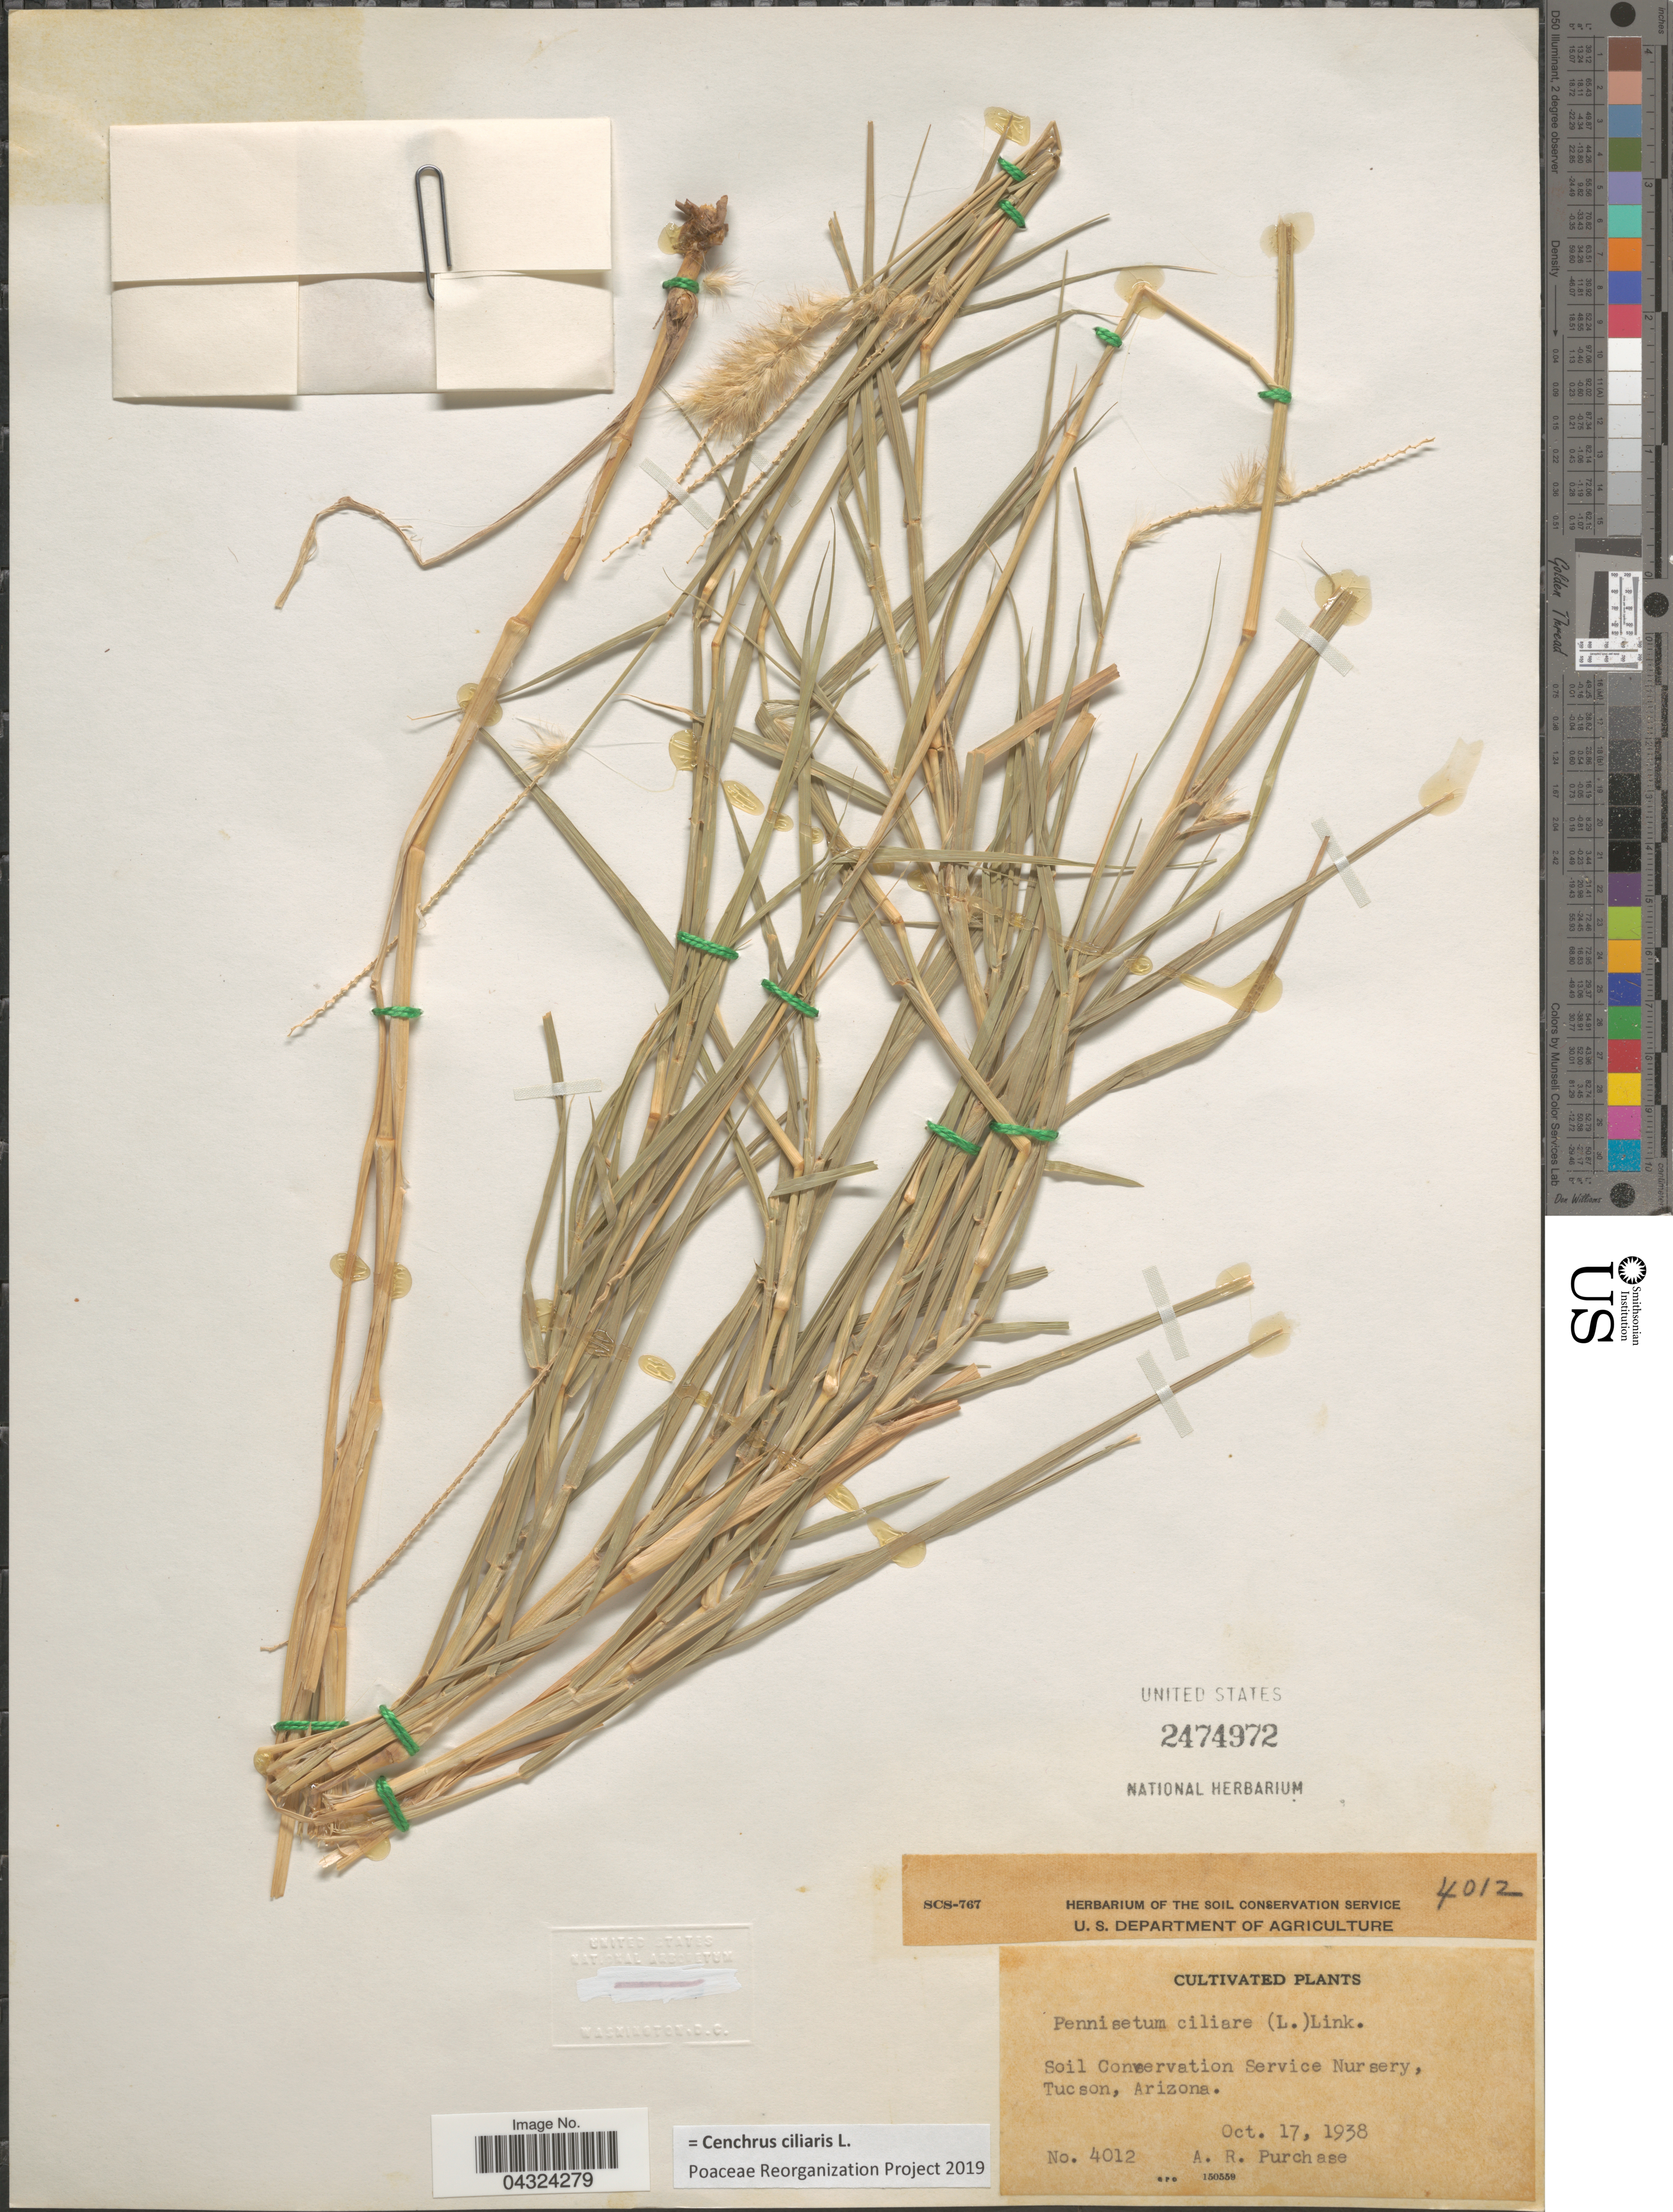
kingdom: Plantae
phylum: Tracheophyta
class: Liliopsida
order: Poales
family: Poaceae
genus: Cenchrus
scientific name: Cenchrus ciliaris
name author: L.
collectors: A. Purchase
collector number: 4012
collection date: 1938-10-17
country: United States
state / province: Arizona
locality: Soil Conservation Service Nursery, Tucson.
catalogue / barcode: US 2474972